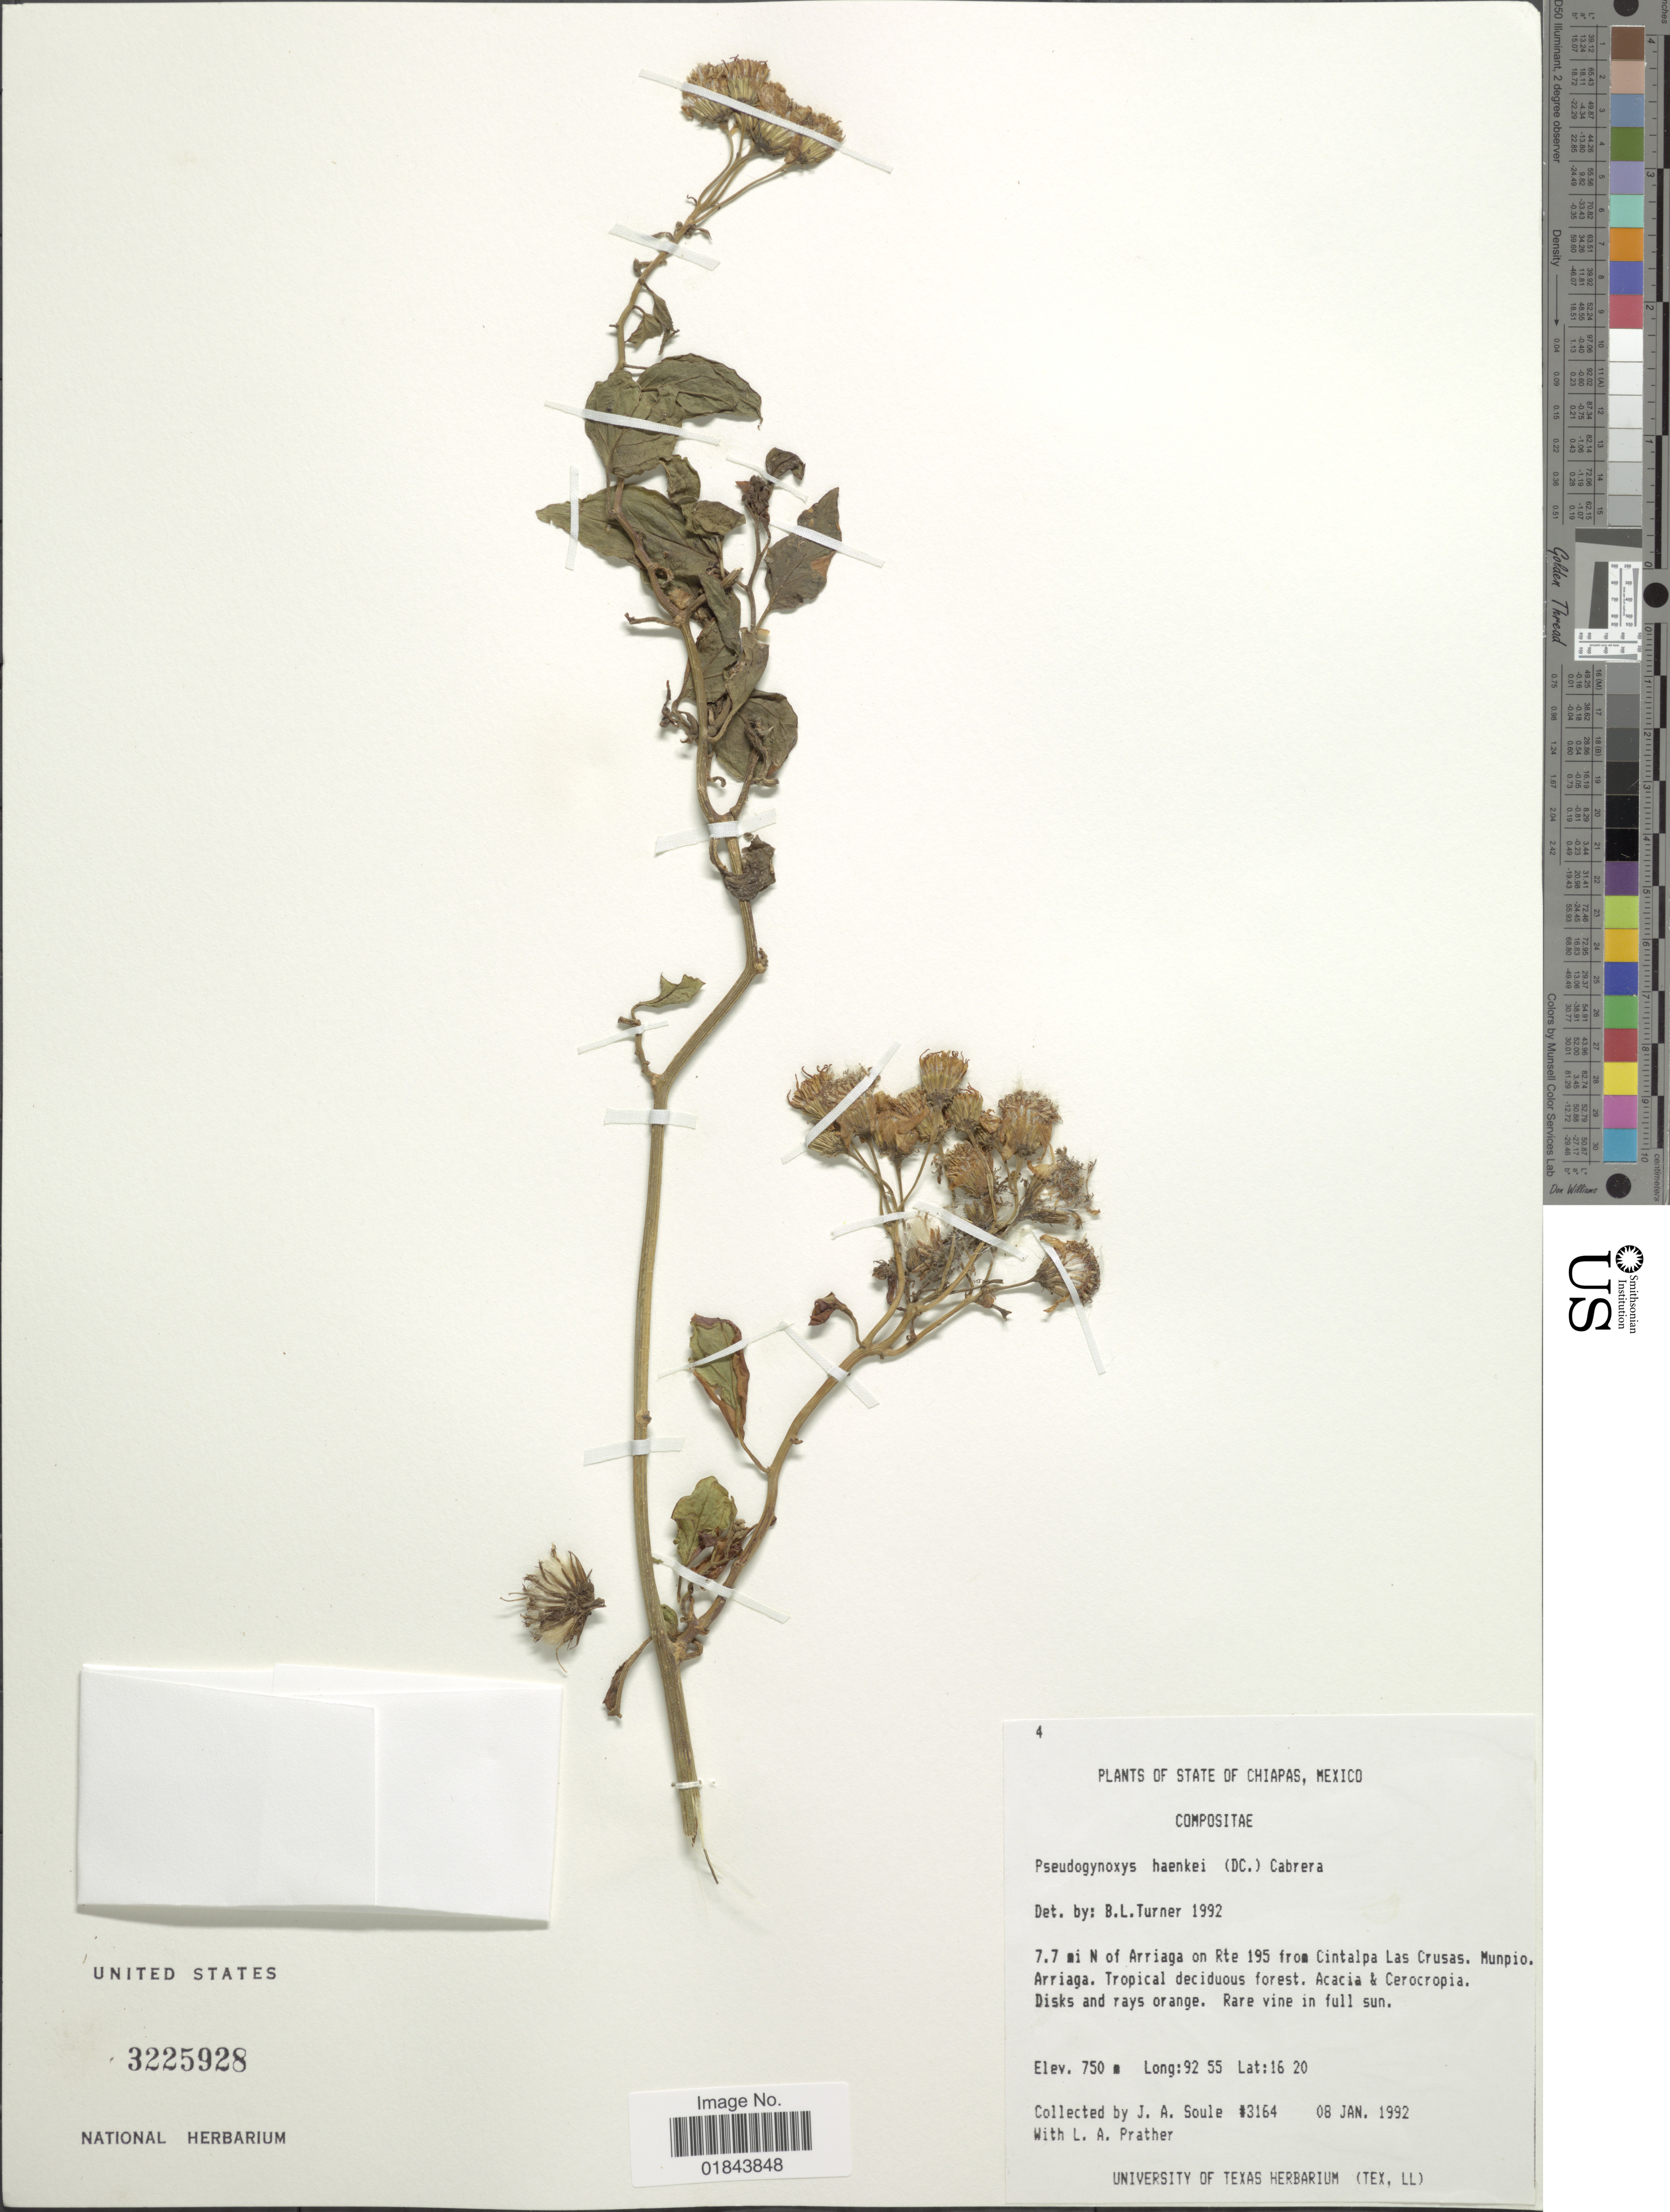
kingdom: Plantae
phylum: Tracheophyta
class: Magnoliopsida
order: Asterales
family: Asteraceae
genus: Pseudogynoxys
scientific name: Pseudogynoxys haenkei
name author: (DC.) Cabrera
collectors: J. Soule & L. A. Prather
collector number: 3164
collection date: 1992-01-08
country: Mexico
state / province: Chiapas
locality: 7.7 mi N of Arriaga on Rte 195 from Cintalpa Las Crusas. Munpio. Arriaga.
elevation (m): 750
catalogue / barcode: US 3225928